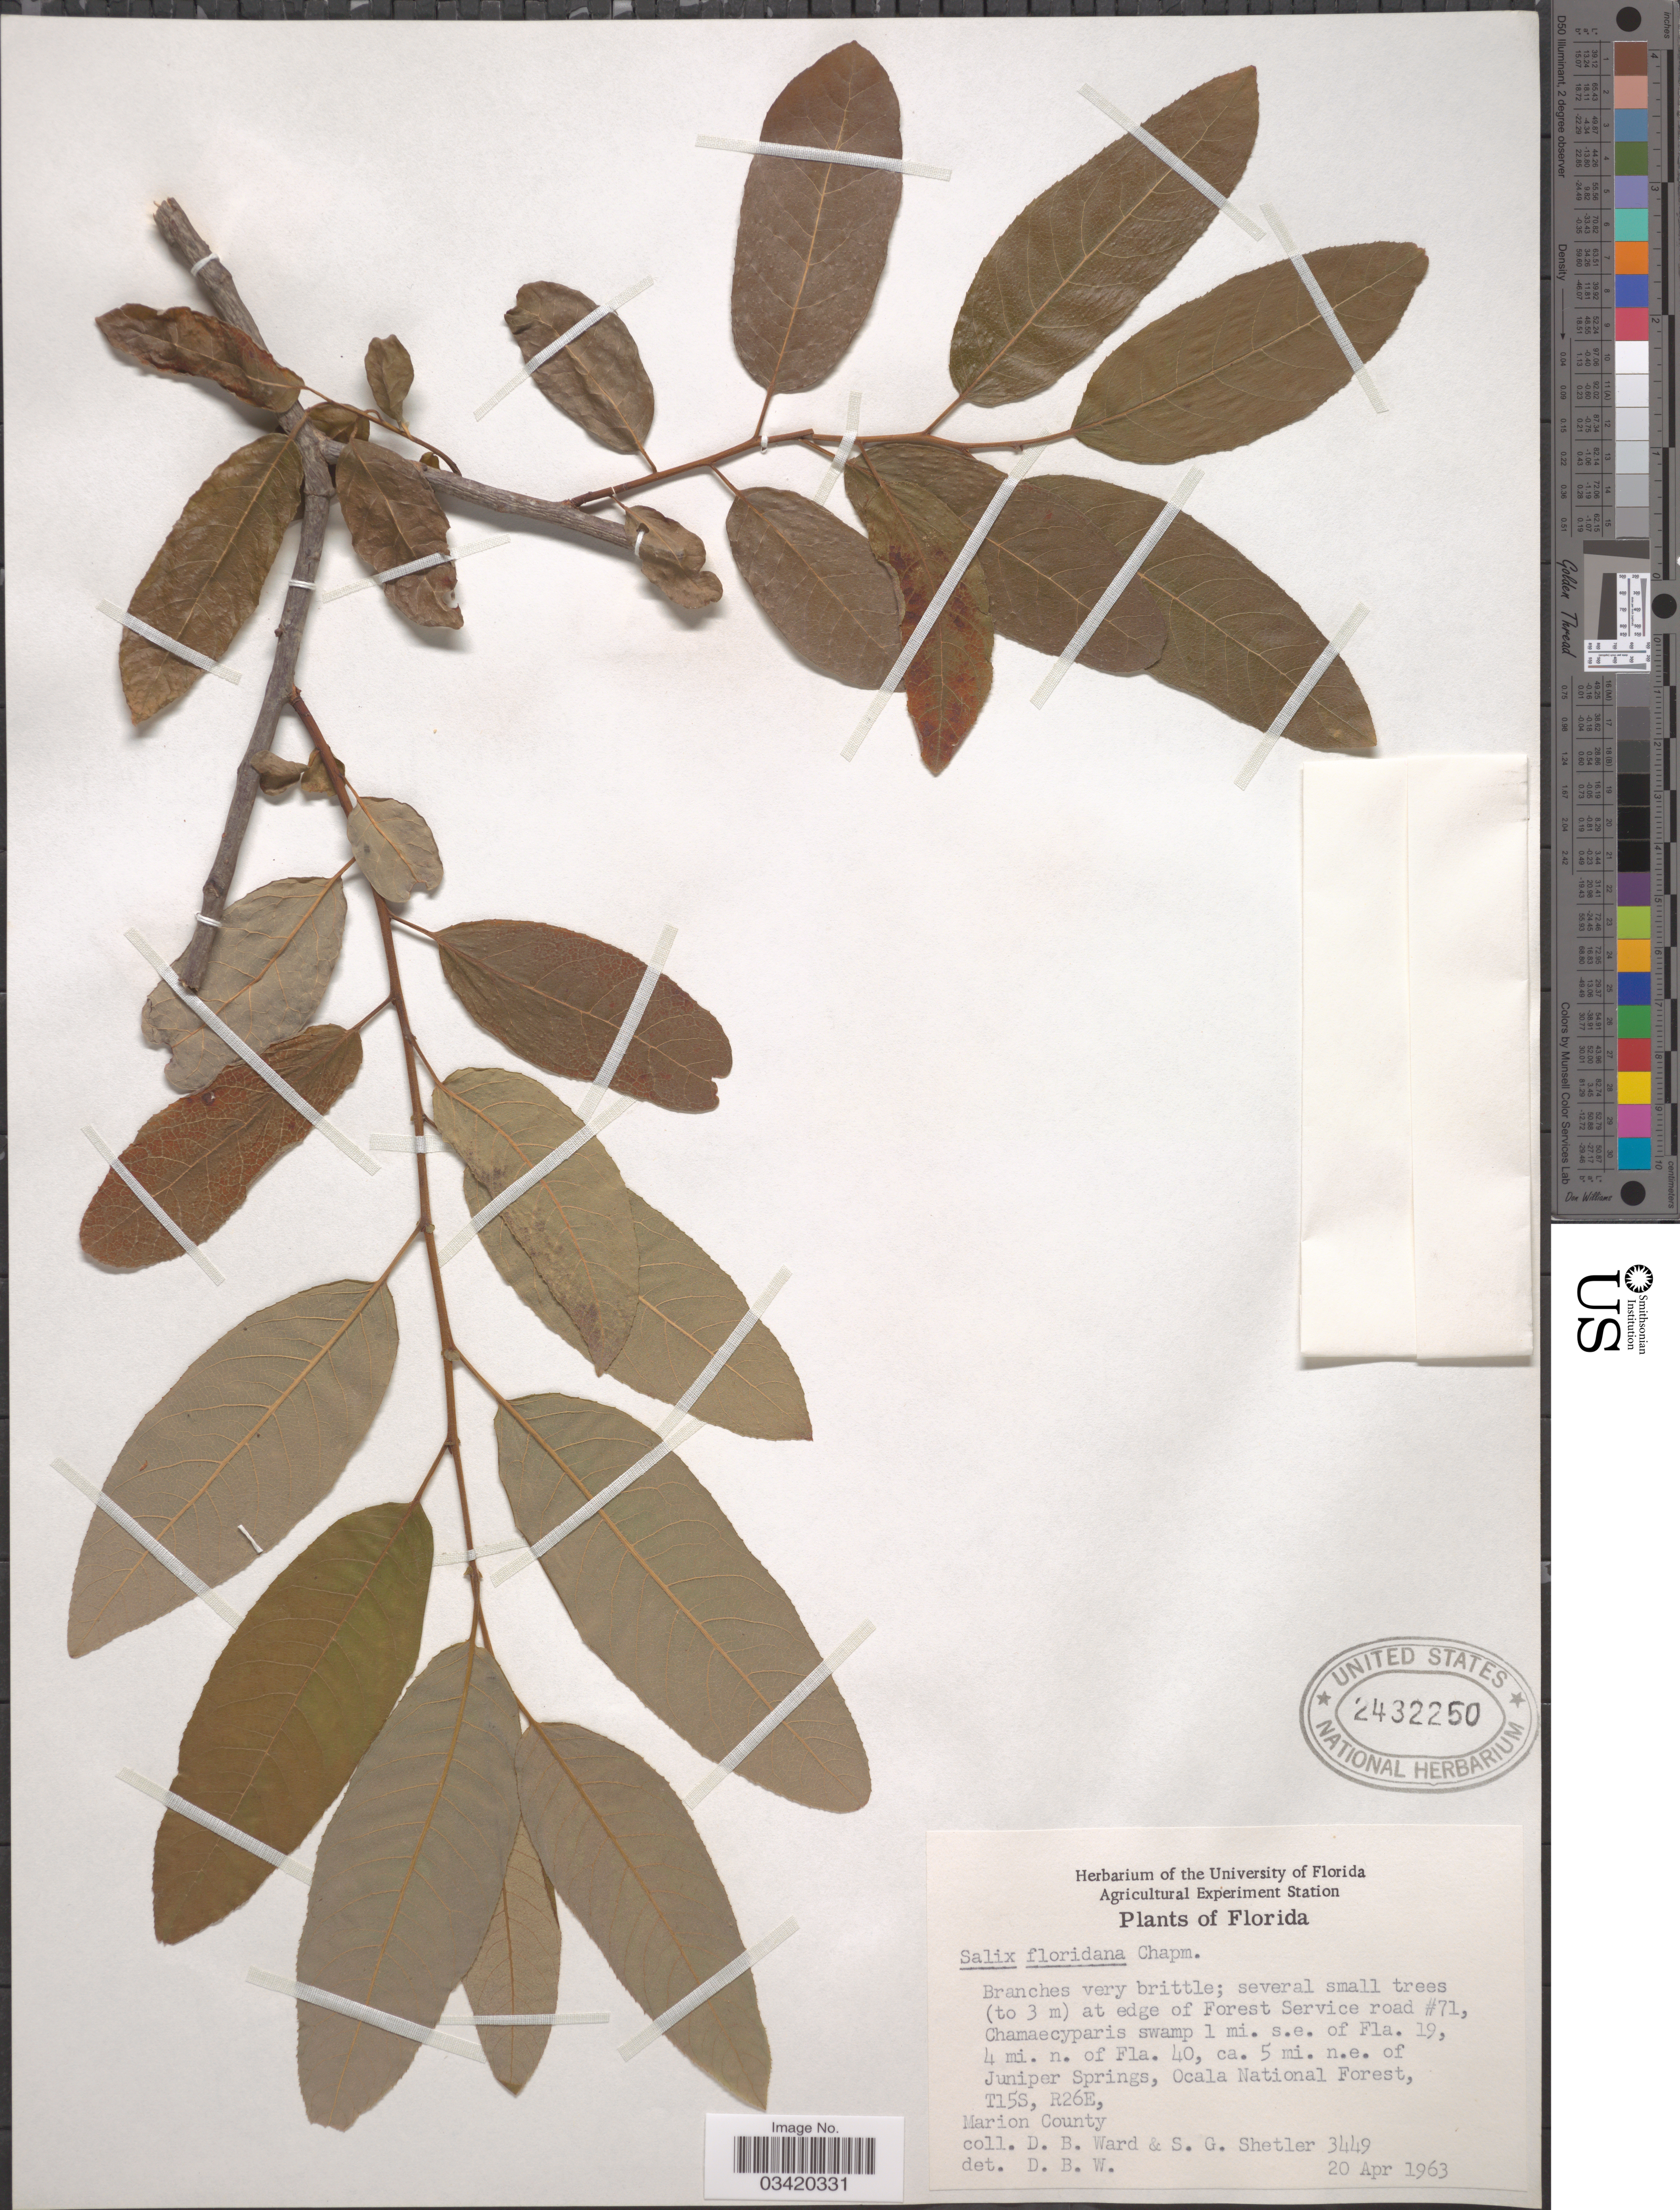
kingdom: Plantae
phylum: Tracheophyta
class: Magnoliopsida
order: Malpighiales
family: Salicaceae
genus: Salix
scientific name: Salix floridana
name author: Chapm.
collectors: D. B. Ward & S. Shetler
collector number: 3449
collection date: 1963-04-20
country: United States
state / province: Florida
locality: At edge of Forest Service road #71, Chamaecyparis swamp 1 mi. s.e. of Fla. 19, 4 mi. n. of Fla. 40, ca. 5 mi. n.e. of Juniper Springs, Ocala National Forest, T15S, R26E, Marion County.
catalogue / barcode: US 2432250